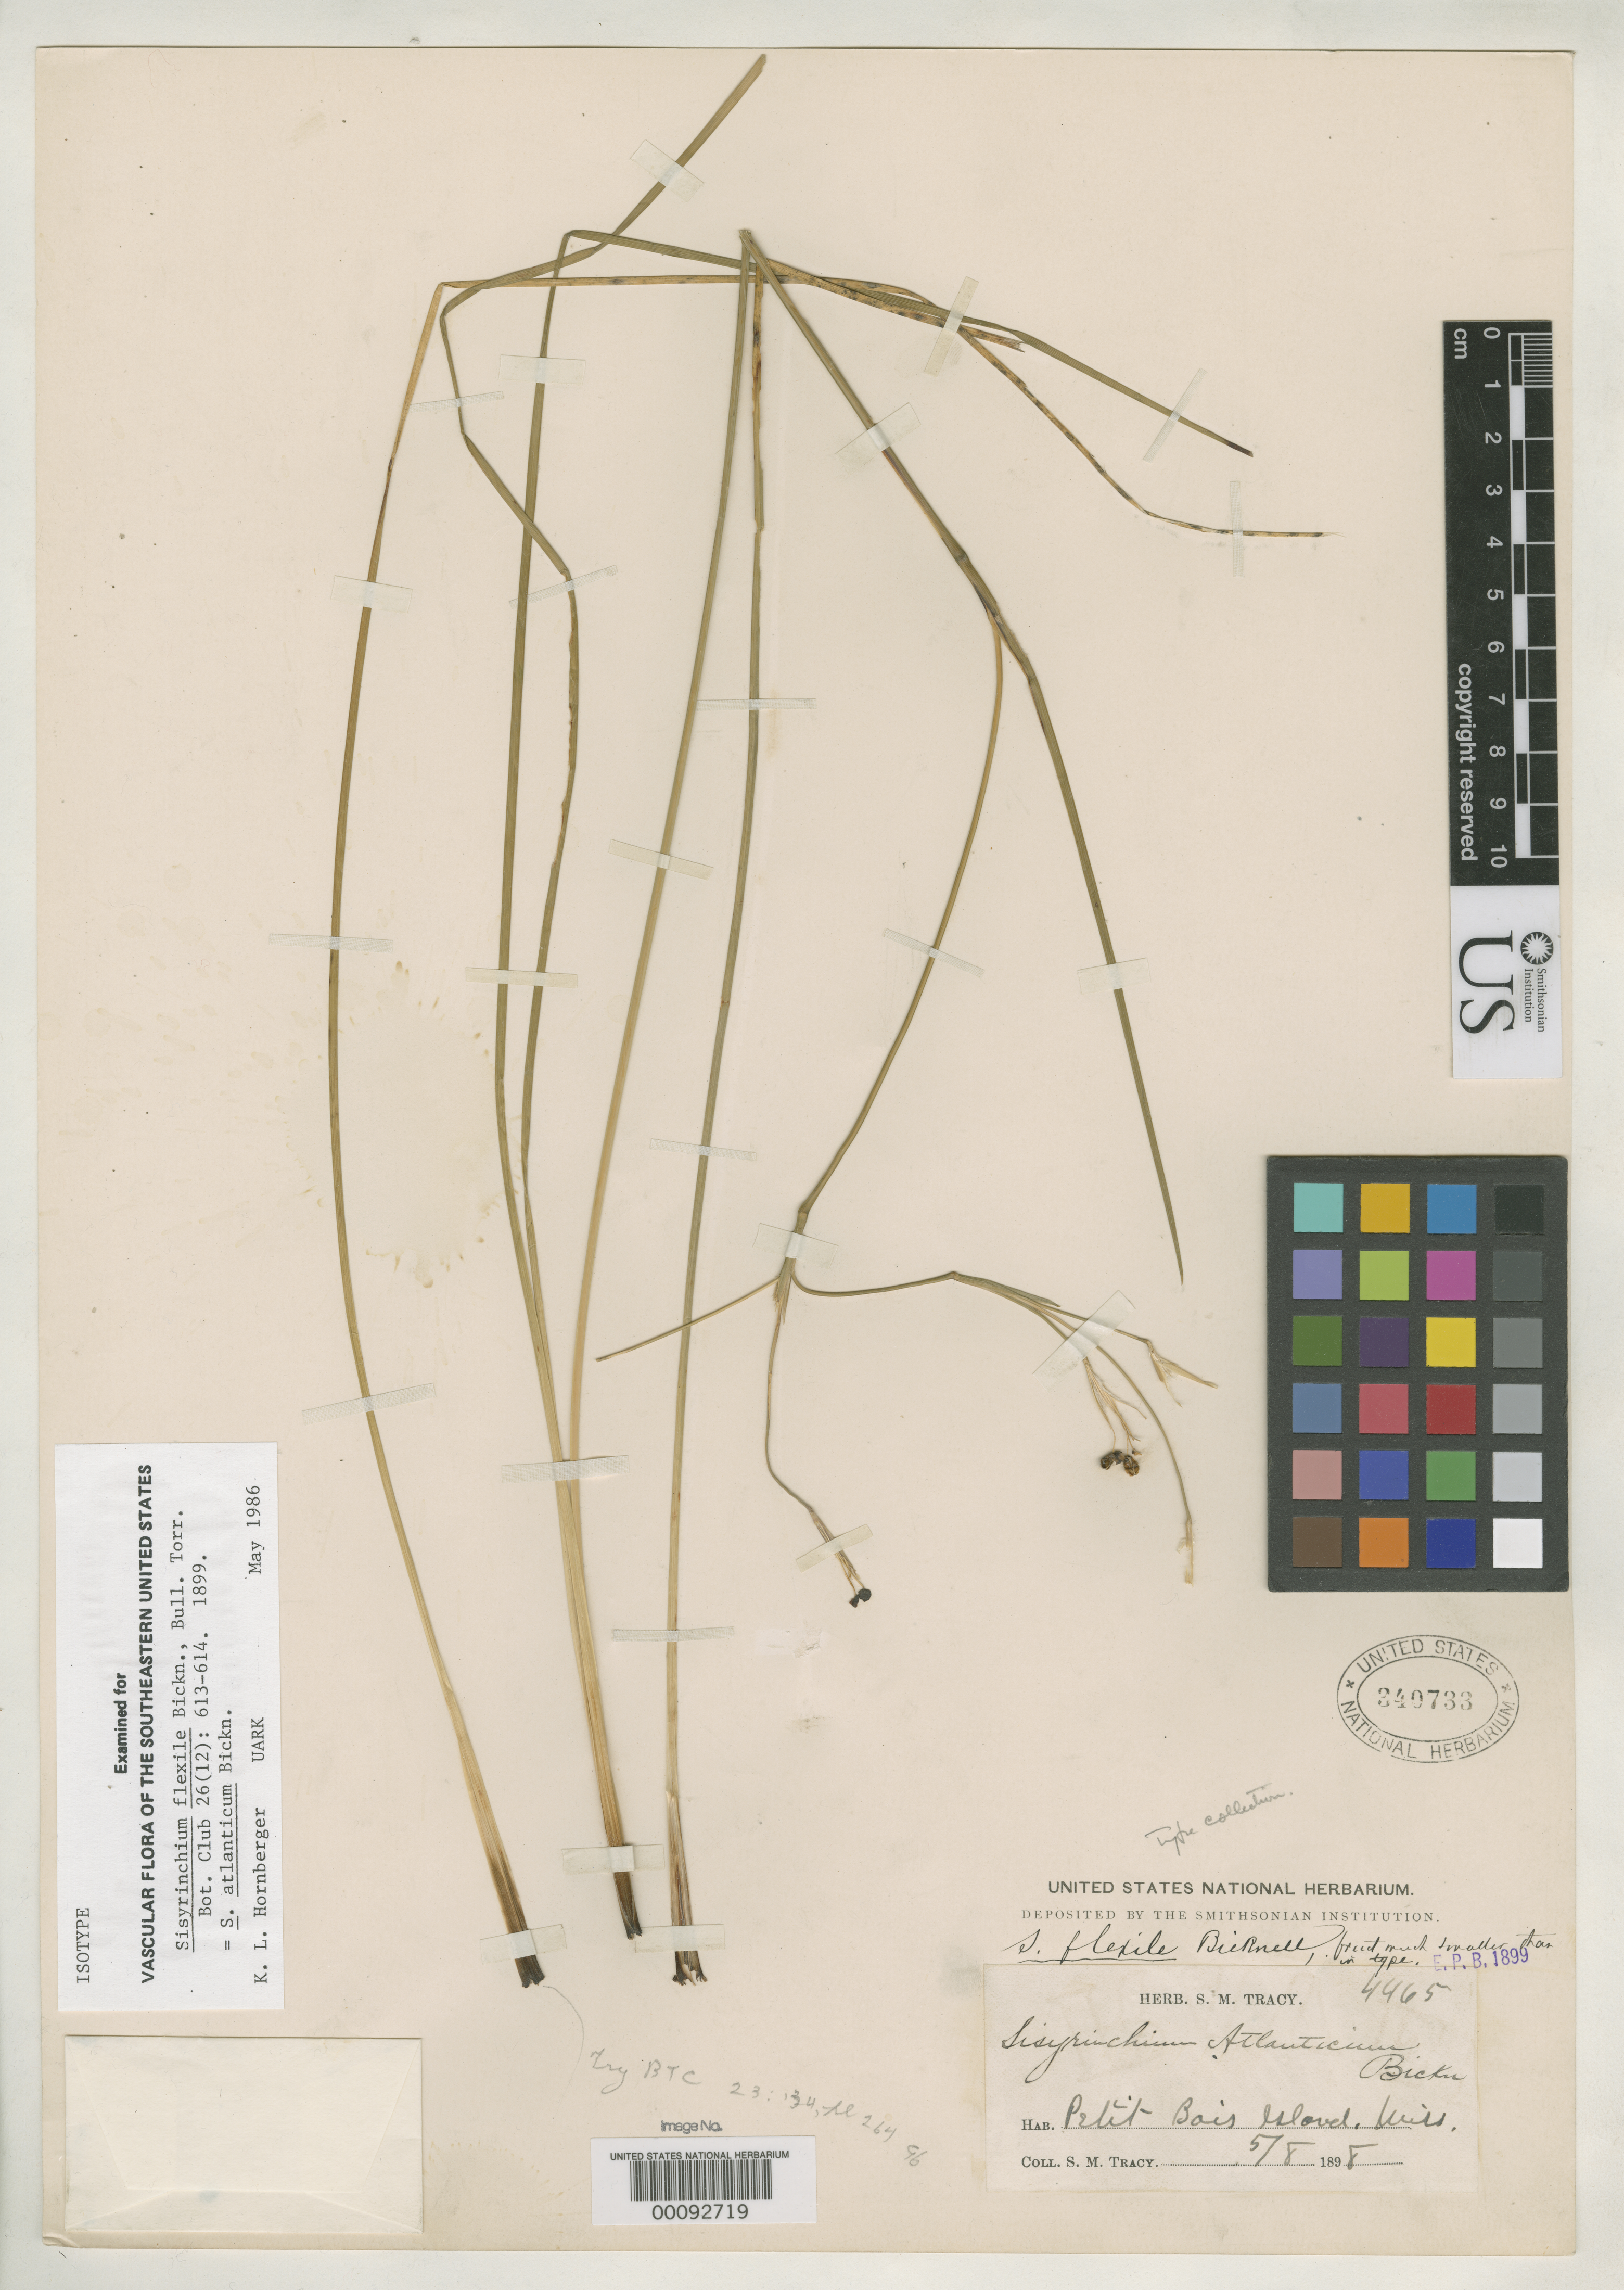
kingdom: Plantae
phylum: Tracheophyta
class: Liliopsida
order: Asparagales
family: Iridaceae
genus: Sisyrinchium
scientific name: Sisyrinchium flexile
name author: E.P. Bicknell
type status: Type Collection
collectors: S. M. Tracy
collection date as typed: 08 May 1898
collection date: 1898-05-08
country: United States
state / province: Mississippi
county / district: Jackson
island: Petit Bois Island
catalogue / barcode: US 340733